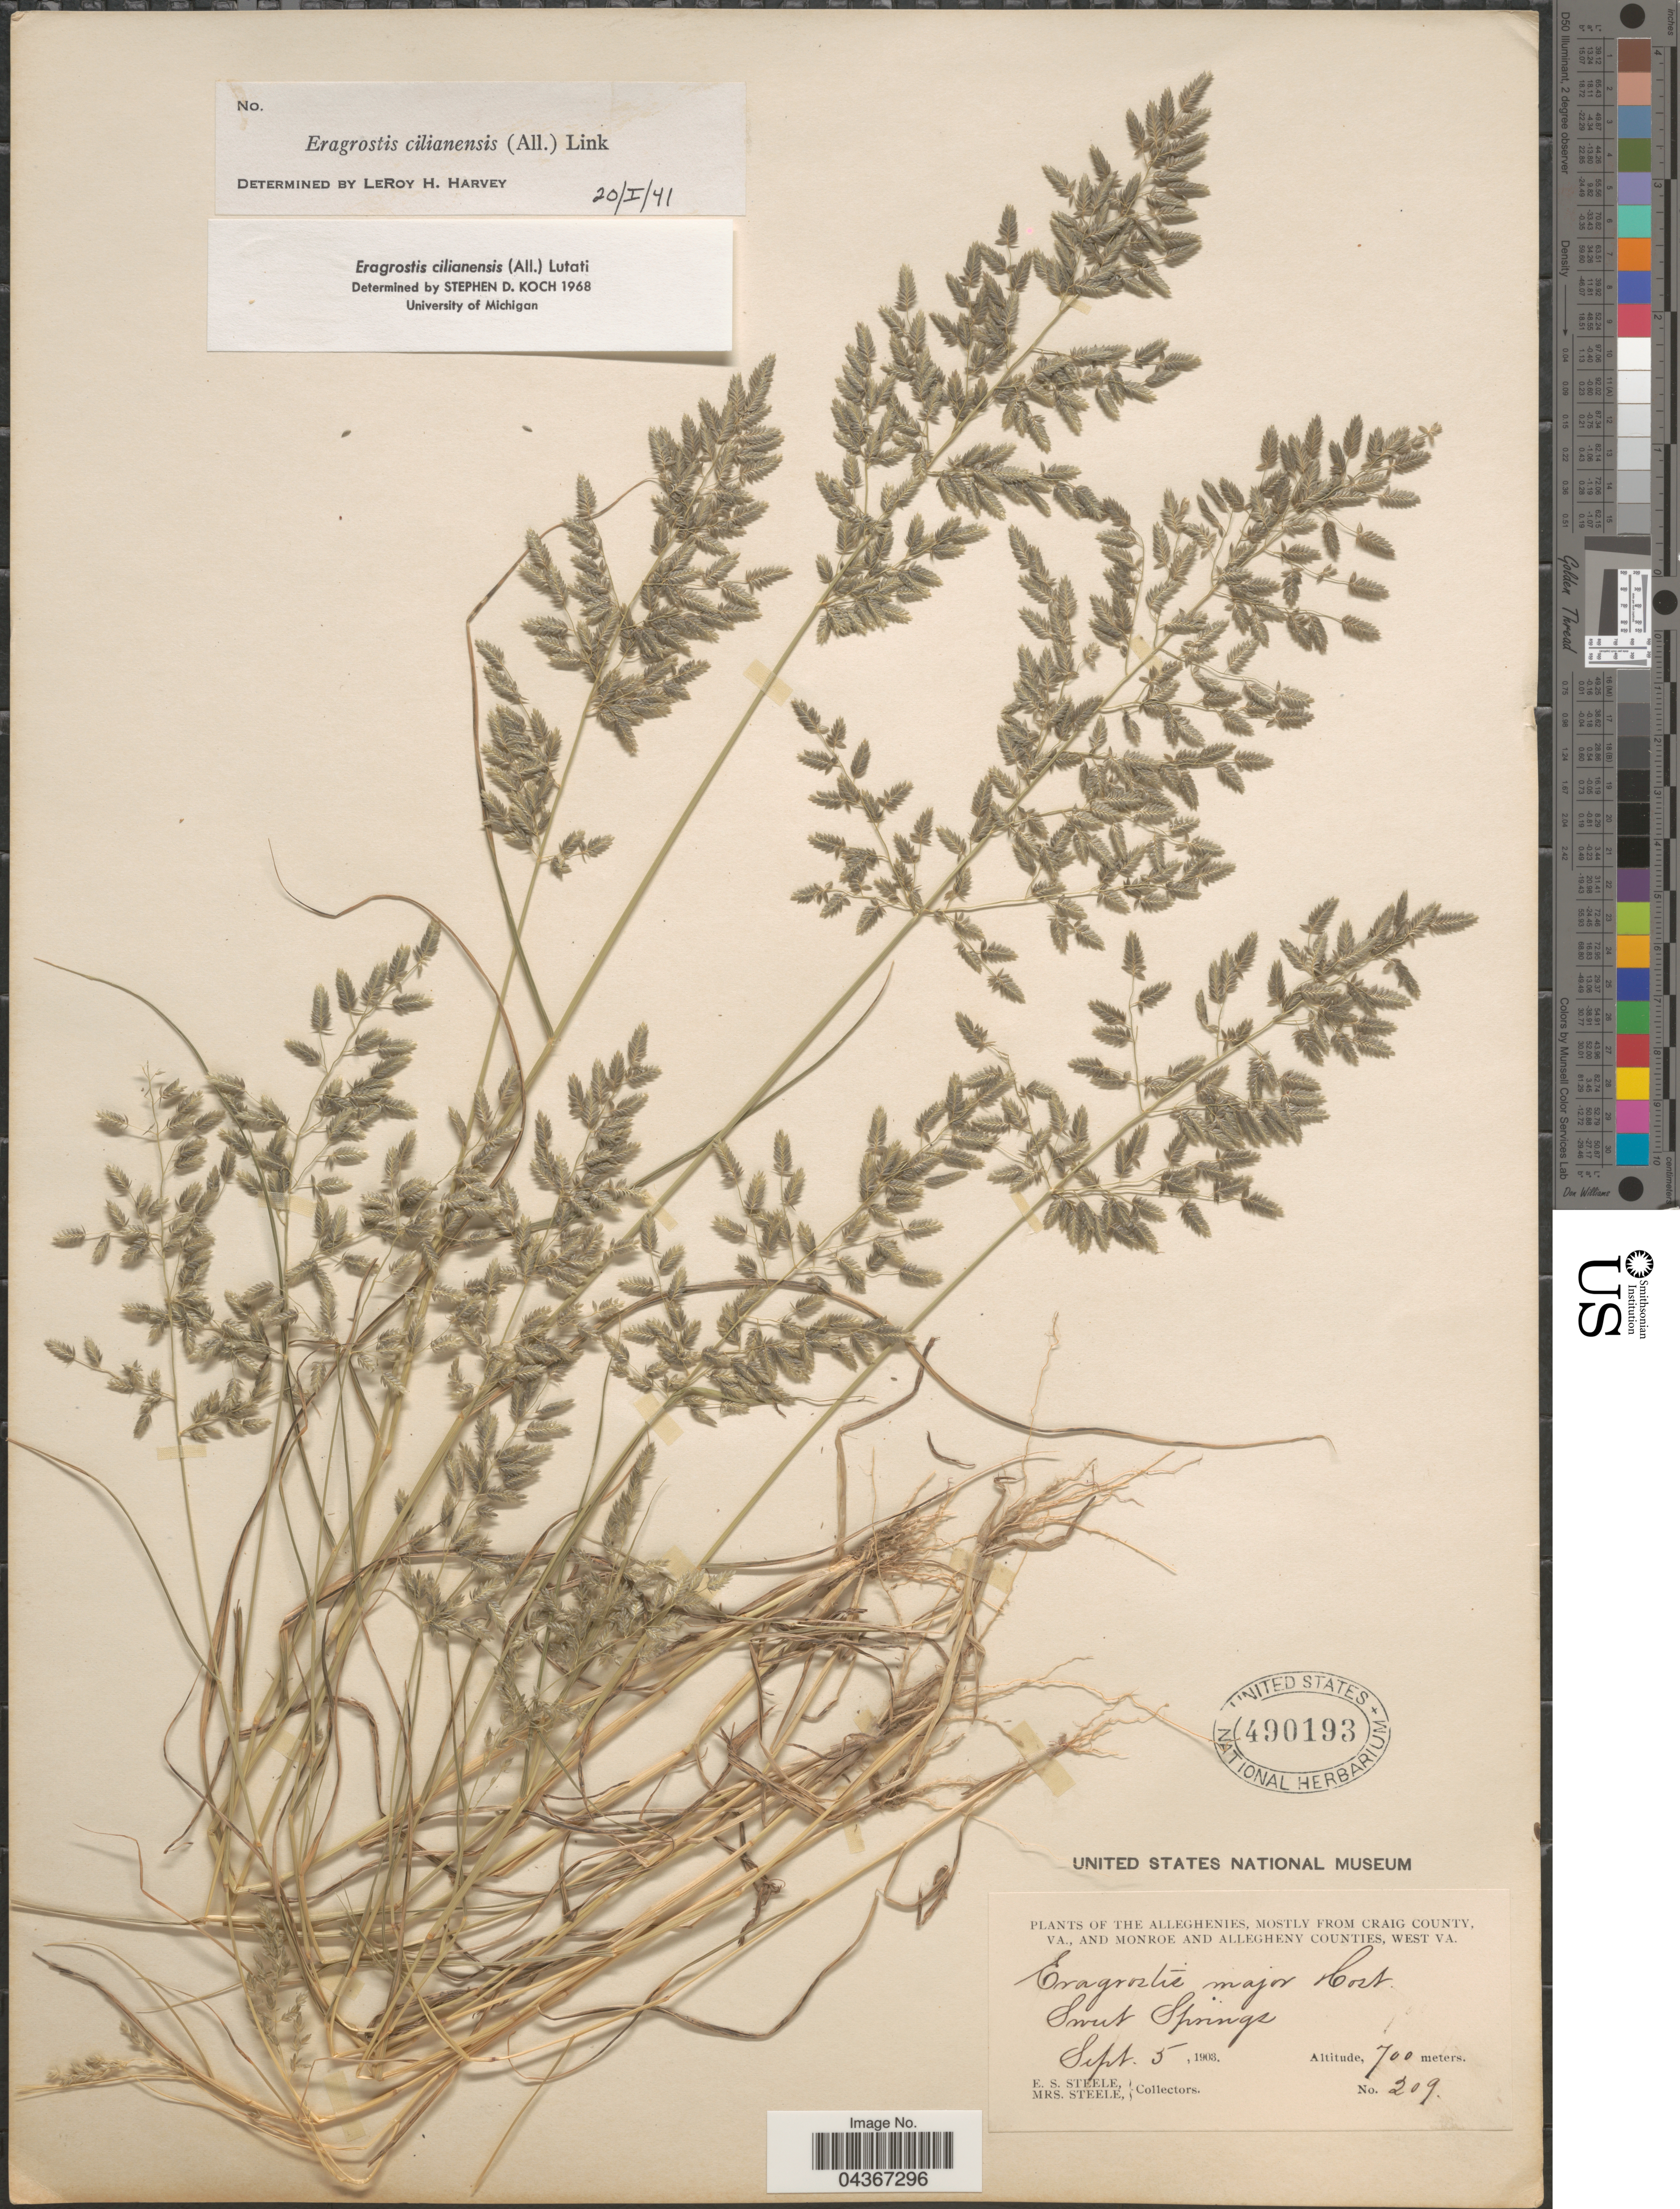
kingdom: Plantae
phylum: Tracheophyta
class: Liliopsida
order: Poales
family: Poaceae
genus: Eragrostis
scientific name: Eragrostis cilianensis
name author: (Bellardi) Vignolo ex Janch.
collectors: E. Steele & Mrs. E. S. Steele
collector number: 209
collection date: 1903-09-05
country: United States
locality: The Alleghenies, mostly from Craig County, Va., and Monroe and Allegheny Counties, West Va. Sweet Springs.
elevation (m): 700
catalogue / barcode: US 490193